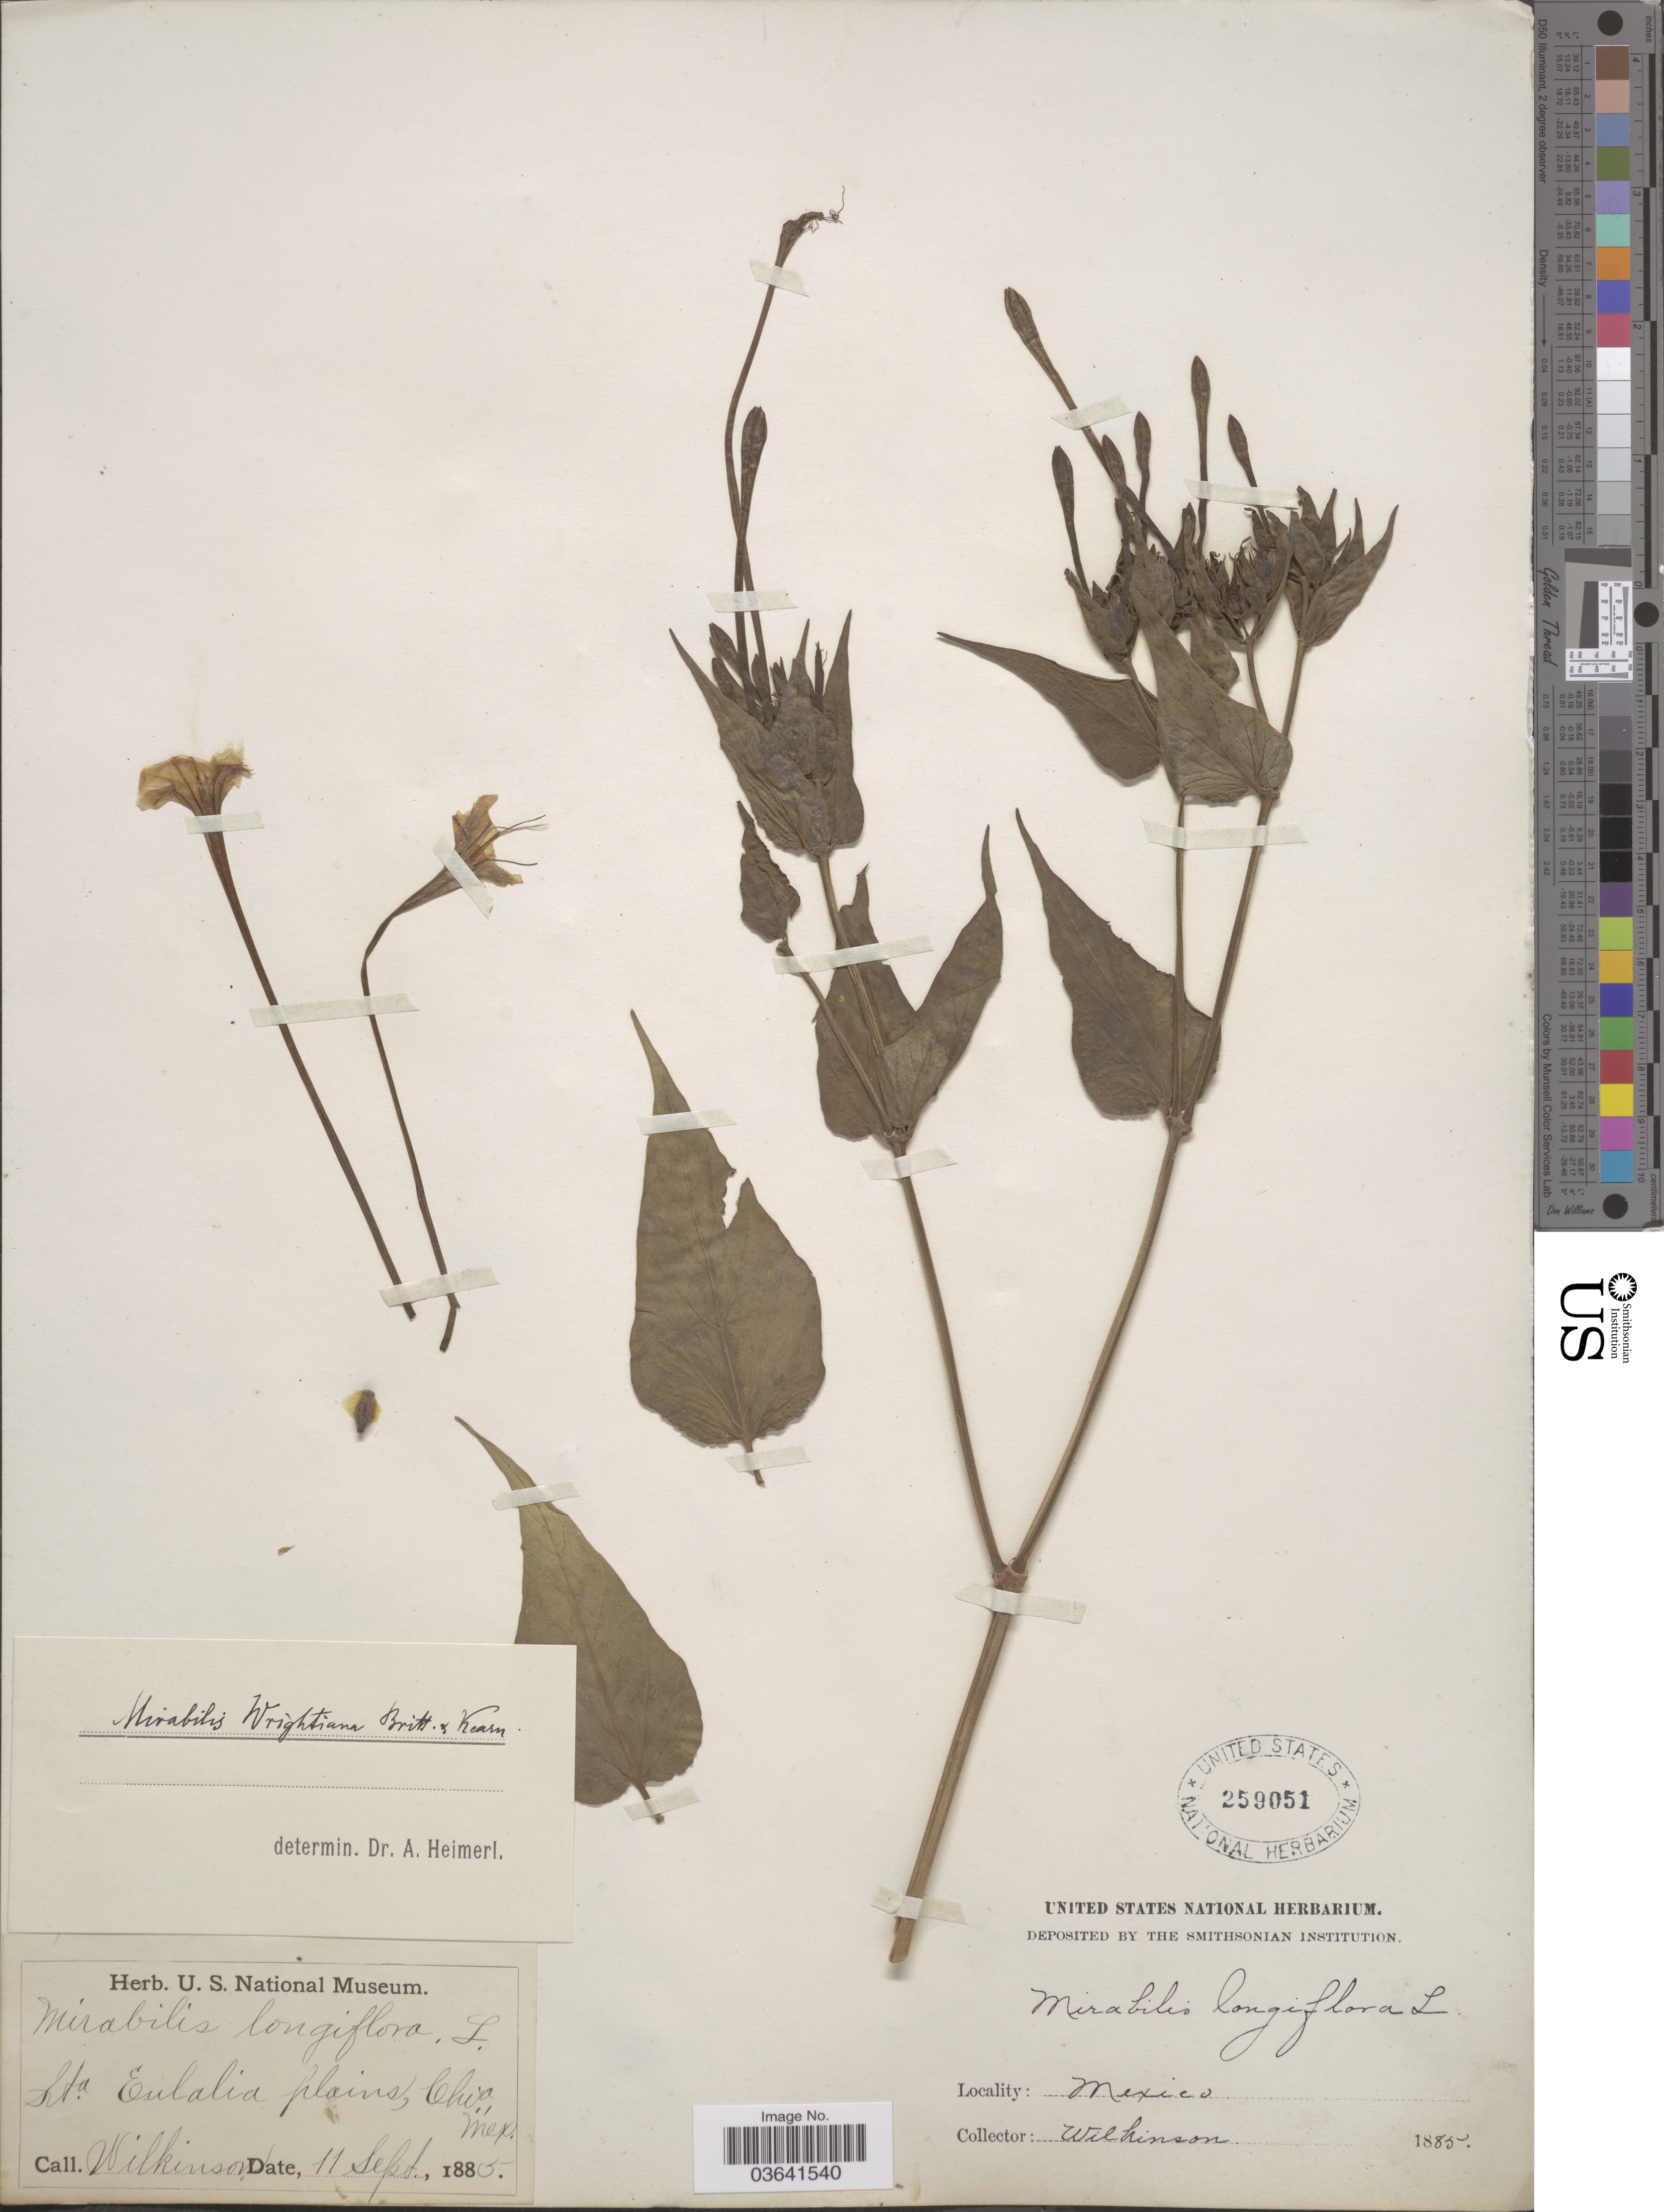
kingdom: Plantae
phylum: Tracheophyta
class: Magnoliopsida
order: Caryophyllales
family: Nyctaginaceae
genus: Mirabilis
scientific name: Mirabilis wrightiana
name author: A. Gray & Britton ex Kearney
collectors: Wilkinson, --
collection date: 1885-09-11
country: Mexico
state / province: Chiapas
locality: Sta. Eulalia plains.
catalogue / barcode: US 259051